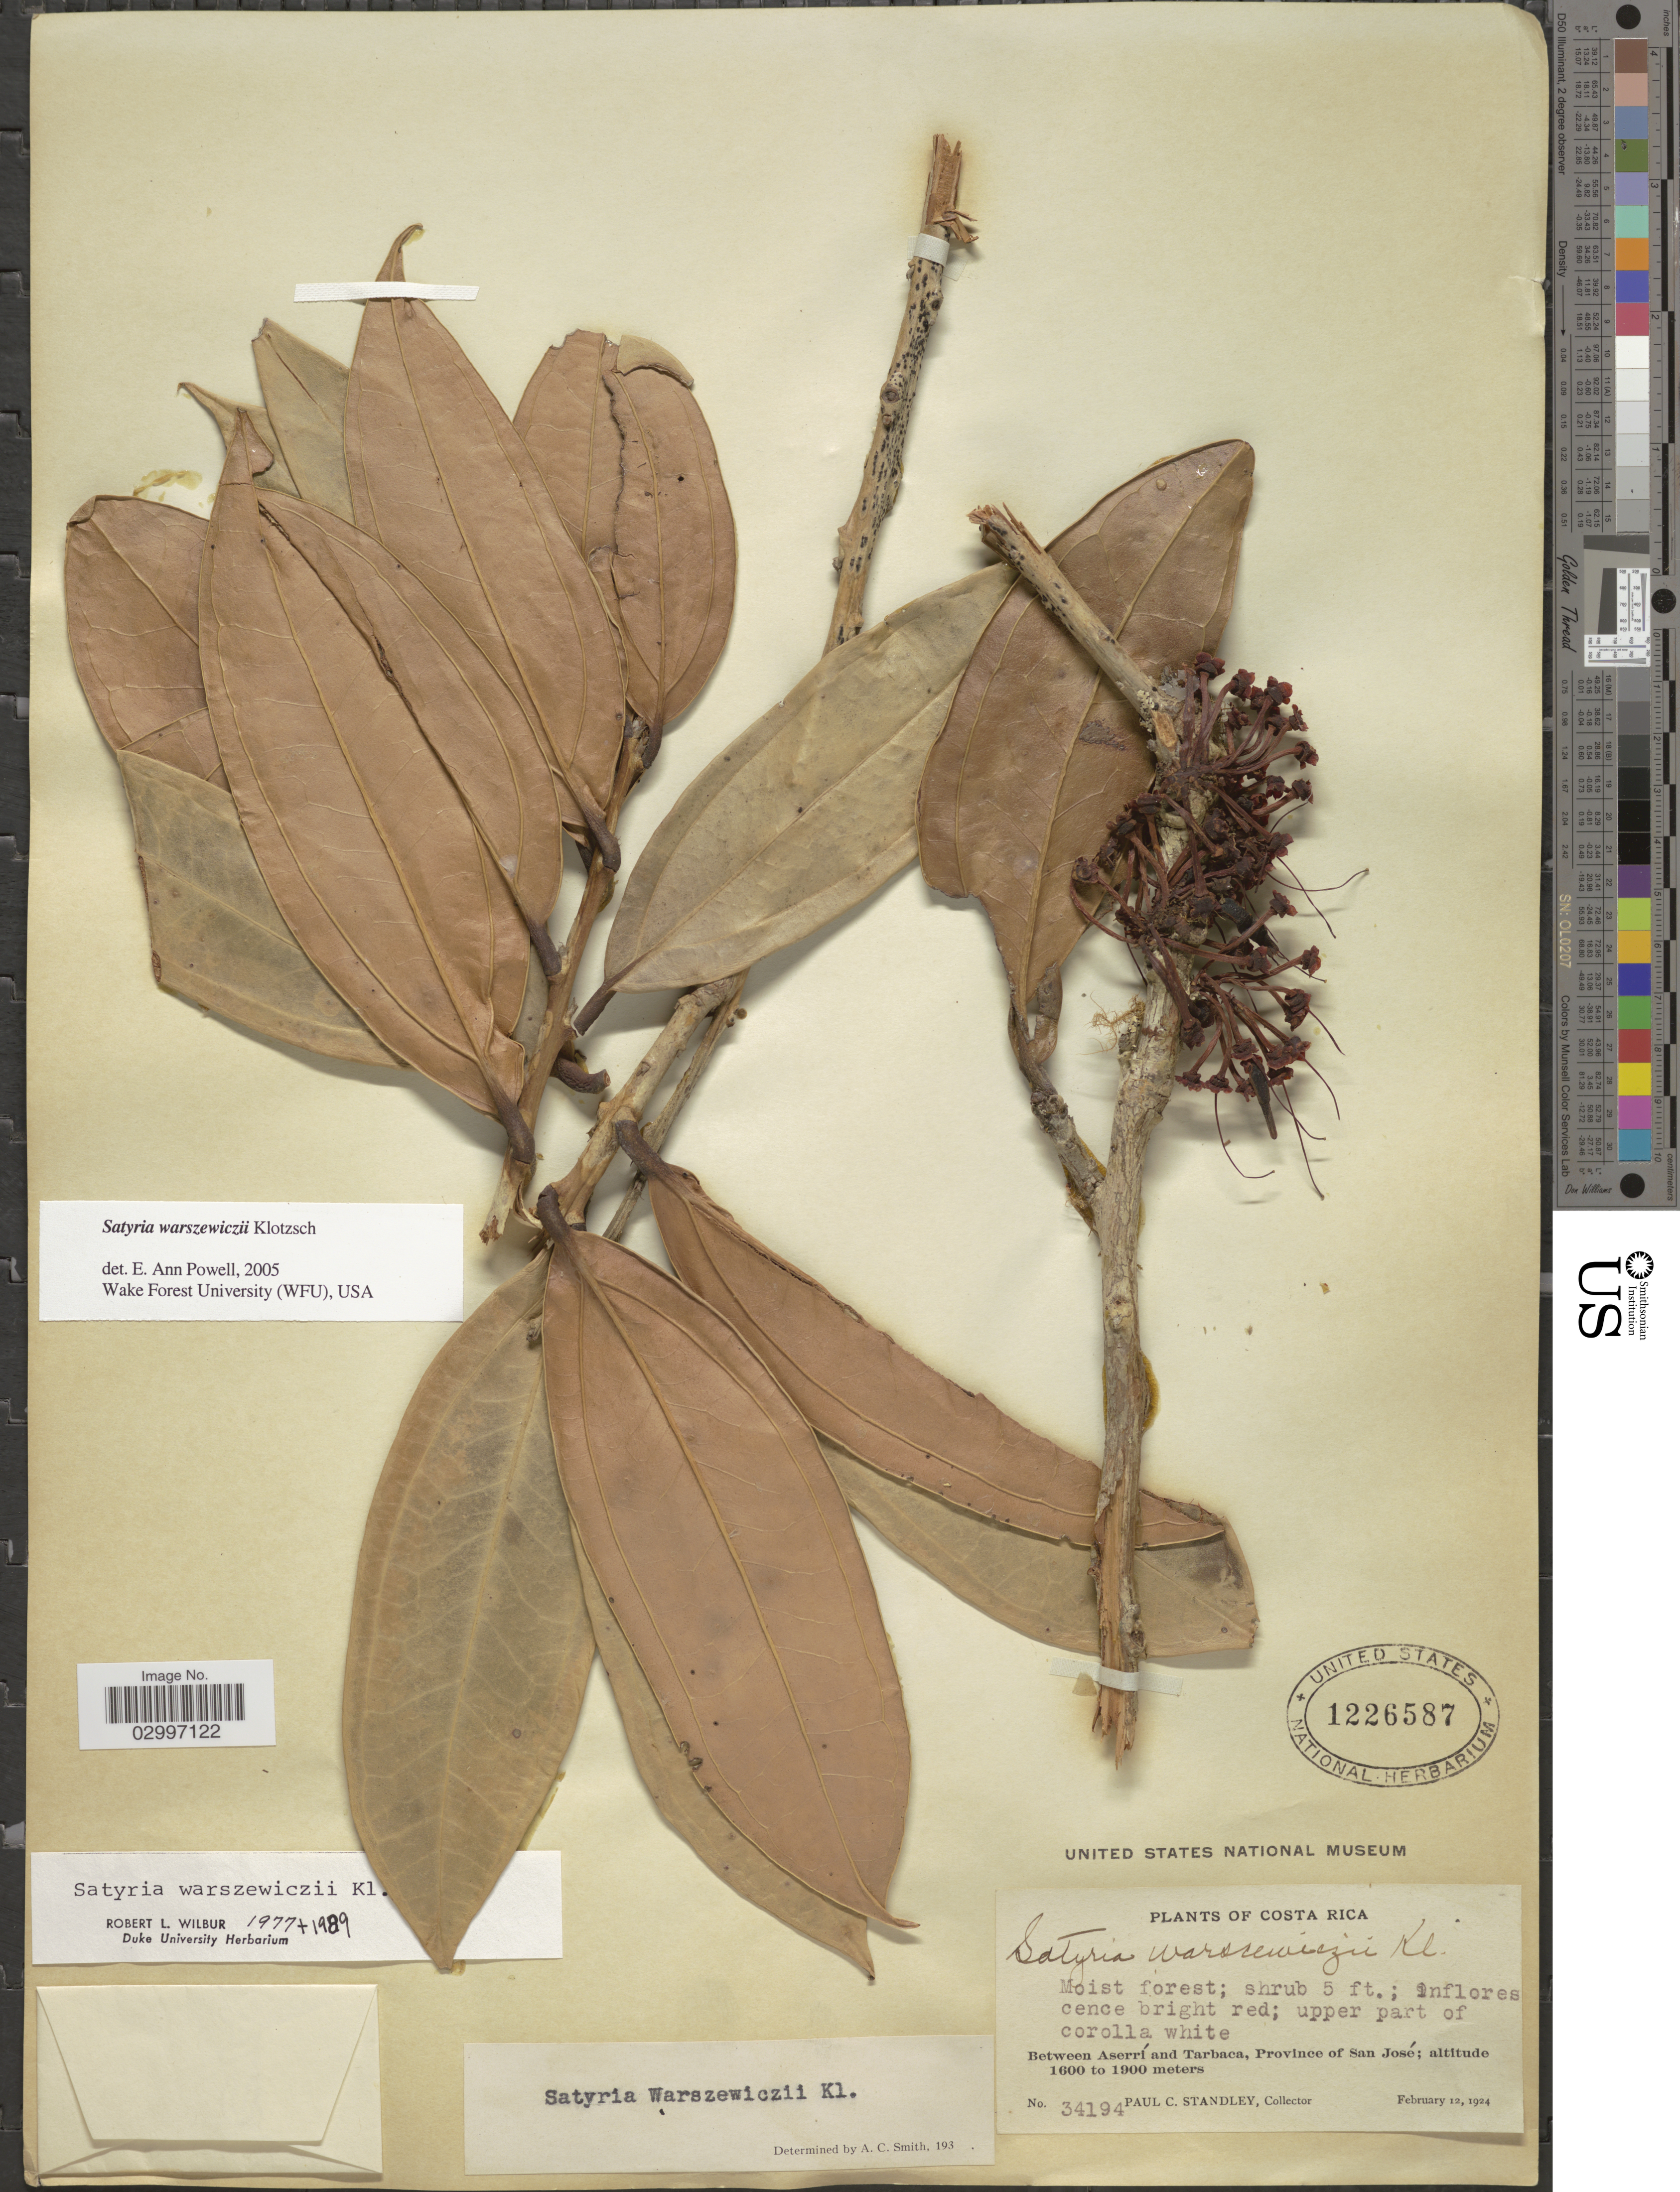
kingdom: Plantae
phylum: Tracheophyta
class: Magnoliopsida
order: Ericales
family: Ericaceae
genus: Satyria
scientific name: Satyria warszewiczii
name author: Klotzsch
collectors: P. C. Standley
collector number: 34194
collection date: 1924-02-12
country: Costa Rica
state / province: San José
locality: Between Aserrí and Tarbaca.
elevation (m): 1600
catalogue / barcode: US 1226587